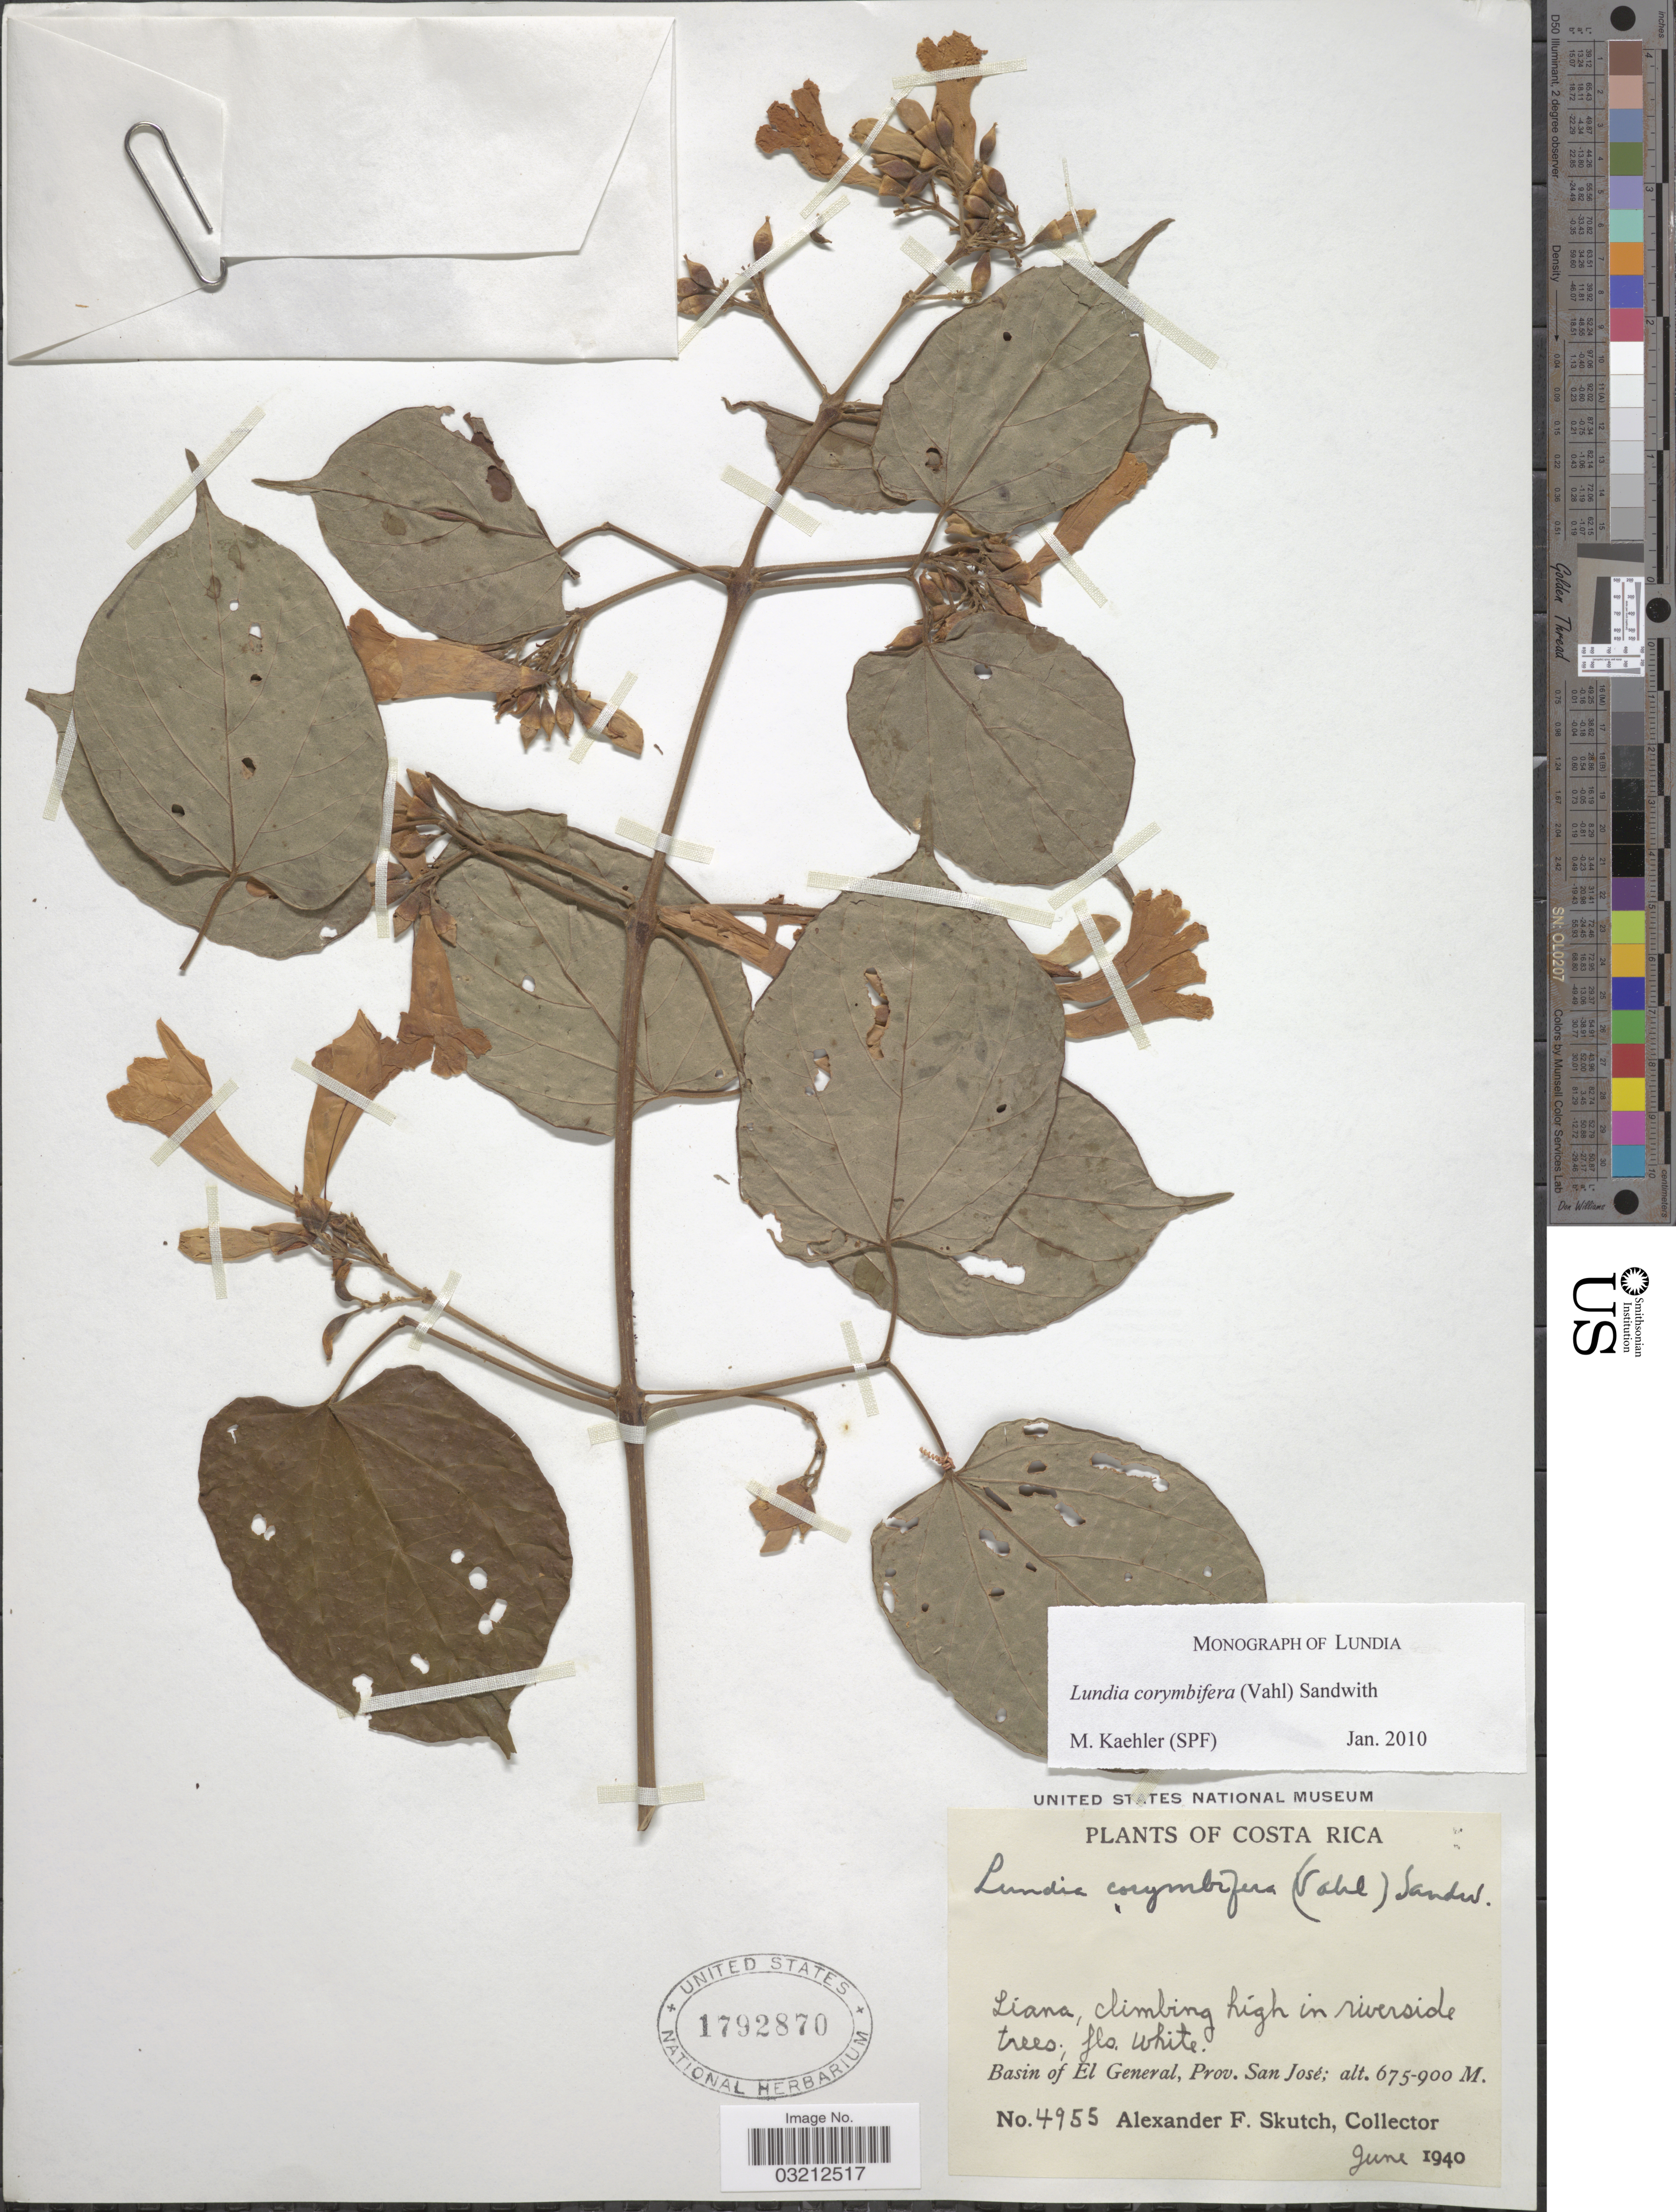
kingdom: Plantae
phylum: Tracheophyta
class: Magnoliopsida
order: Lamiales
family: Bignoniaceae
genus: Lundia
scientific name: Lundia corymbifera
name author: (Vahl) Sandwith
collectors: A. F. Skutch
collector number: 4955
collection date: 1940-06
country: Costa Rica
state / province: San José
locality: Basin of El General.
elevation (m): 675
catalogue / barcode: US 1792870